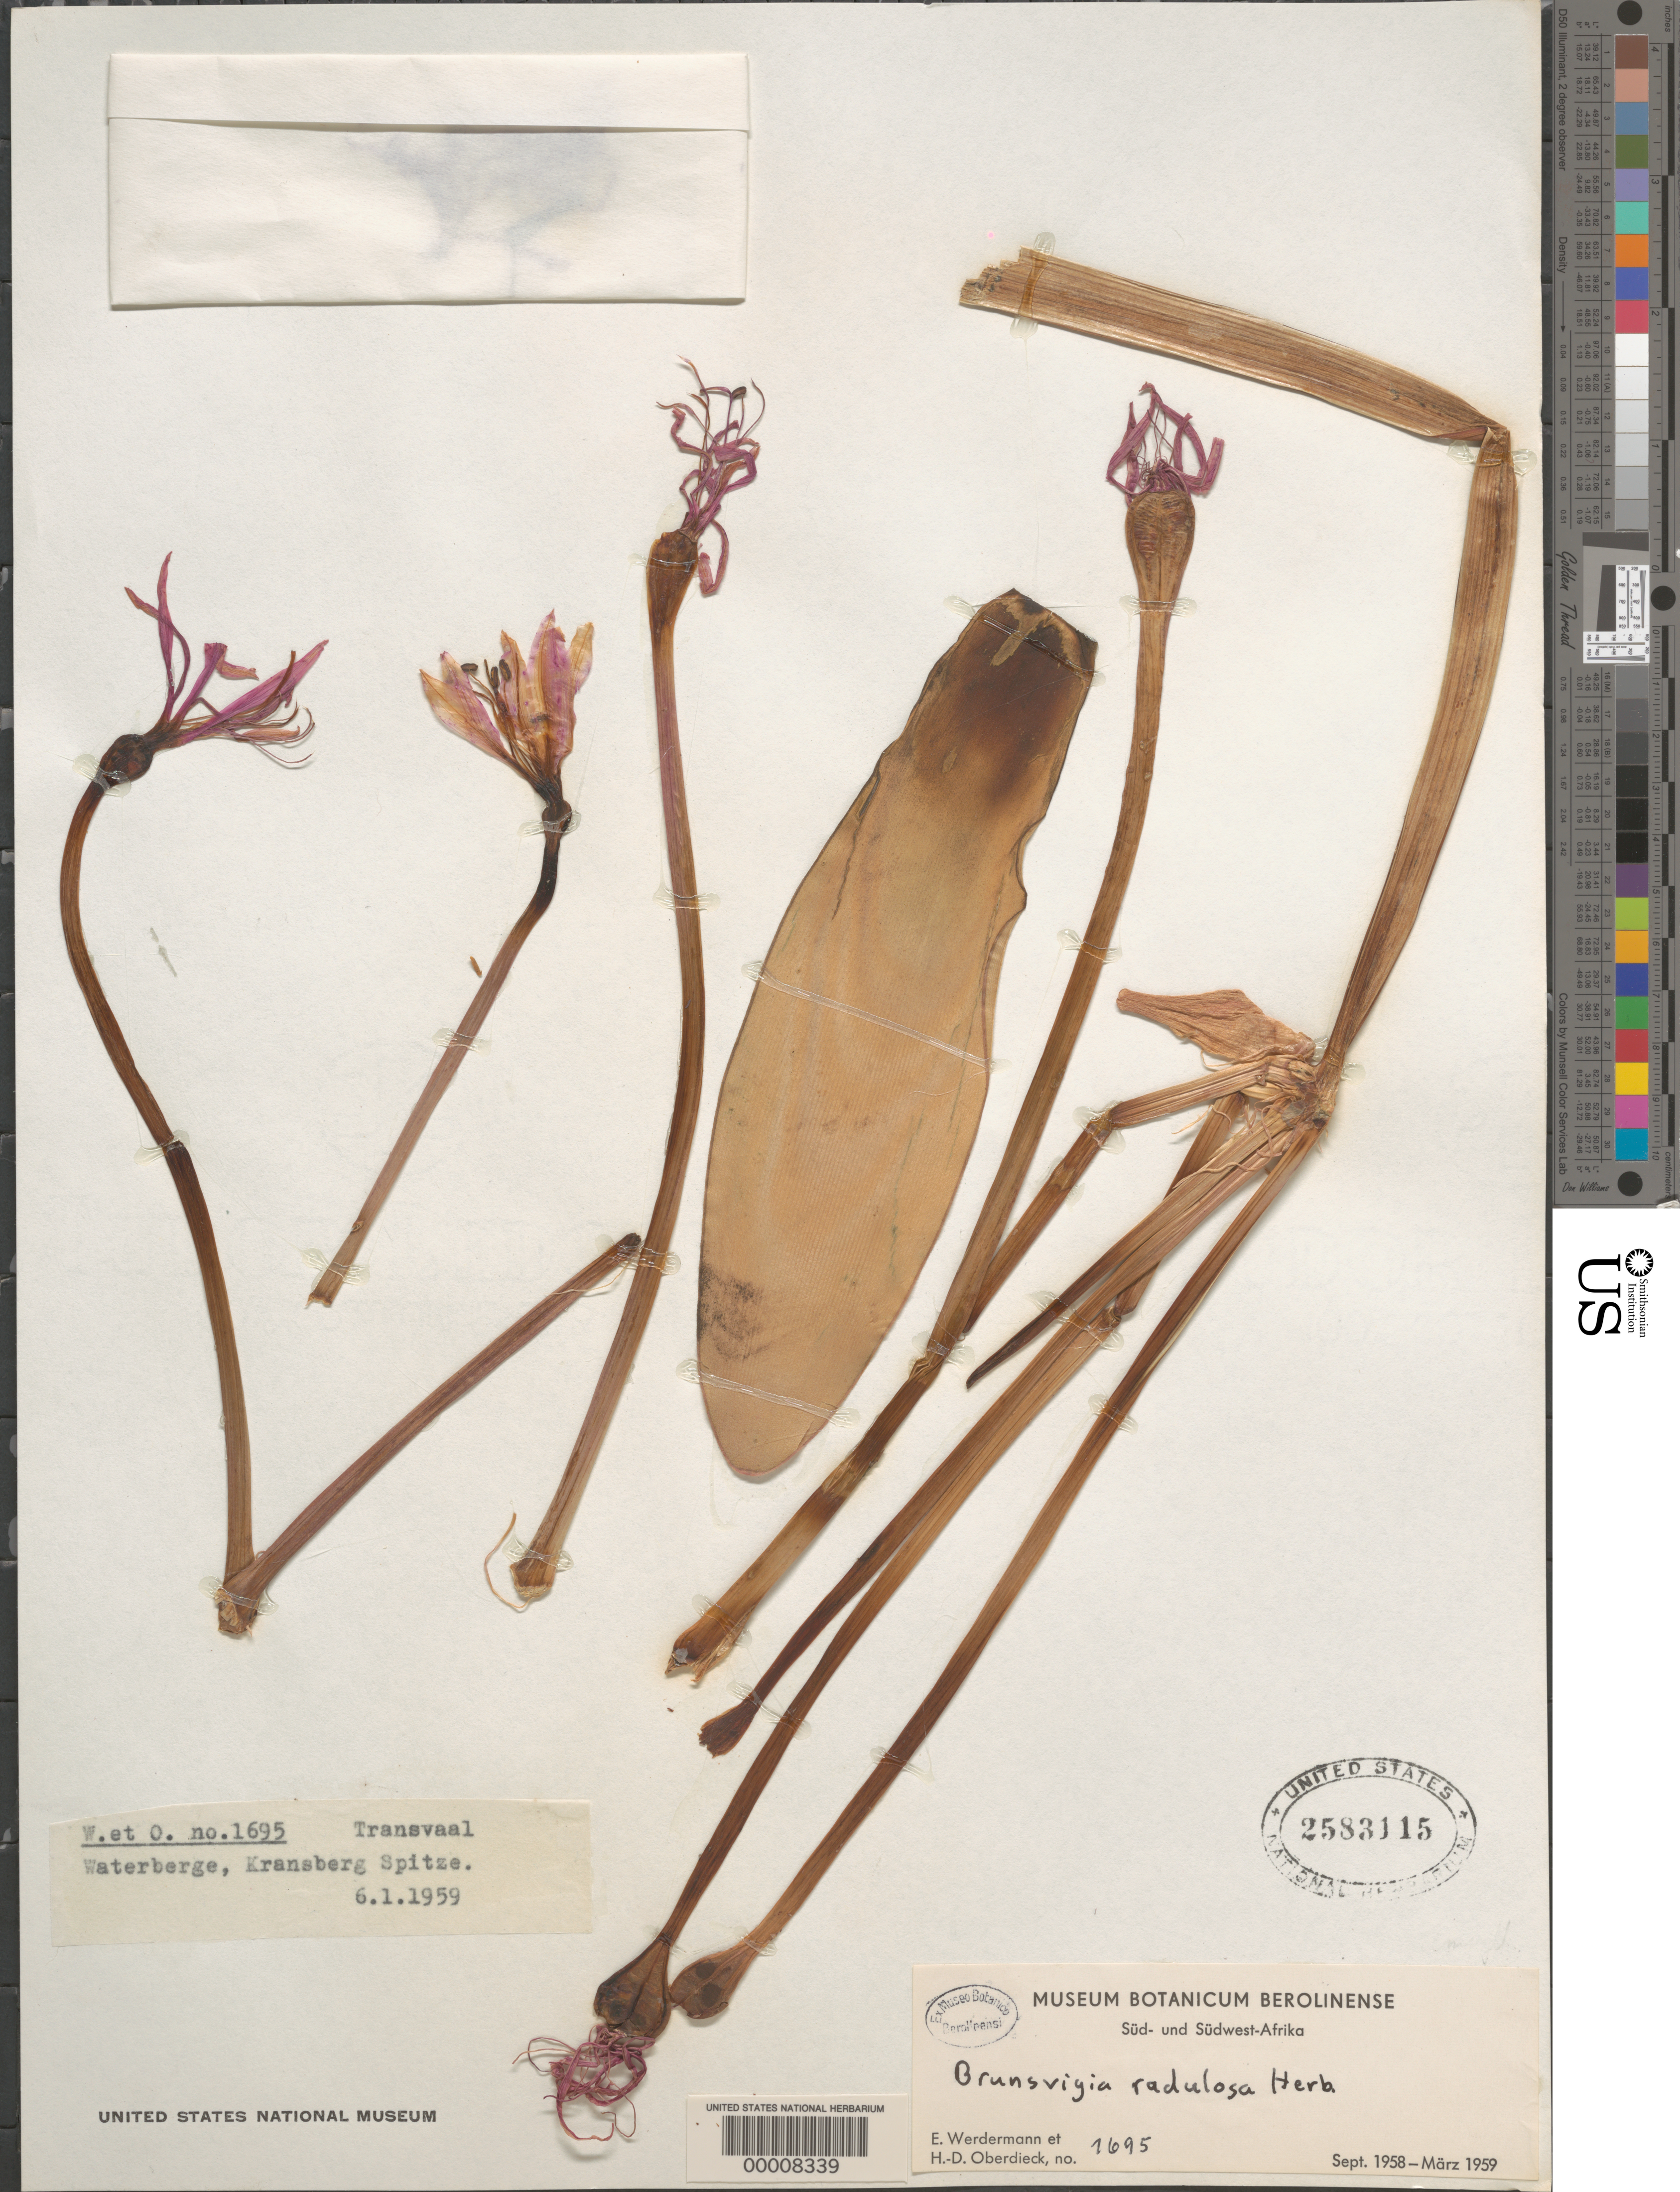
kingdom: Plantae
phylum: Tracheophyta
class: Liliopsida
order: Asparagales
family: Amaryllidaceae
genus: Brunsvigia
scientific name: Brunsvigia radulosa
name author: Herb.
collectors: E. Werdermann & H. Oberdieck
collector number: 1695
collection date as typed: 06 Jan 1959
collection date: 1959-01-06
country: South Africa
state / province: Limpopo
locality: Waterberge,Kransberg Spitze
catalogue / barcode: US 2583115